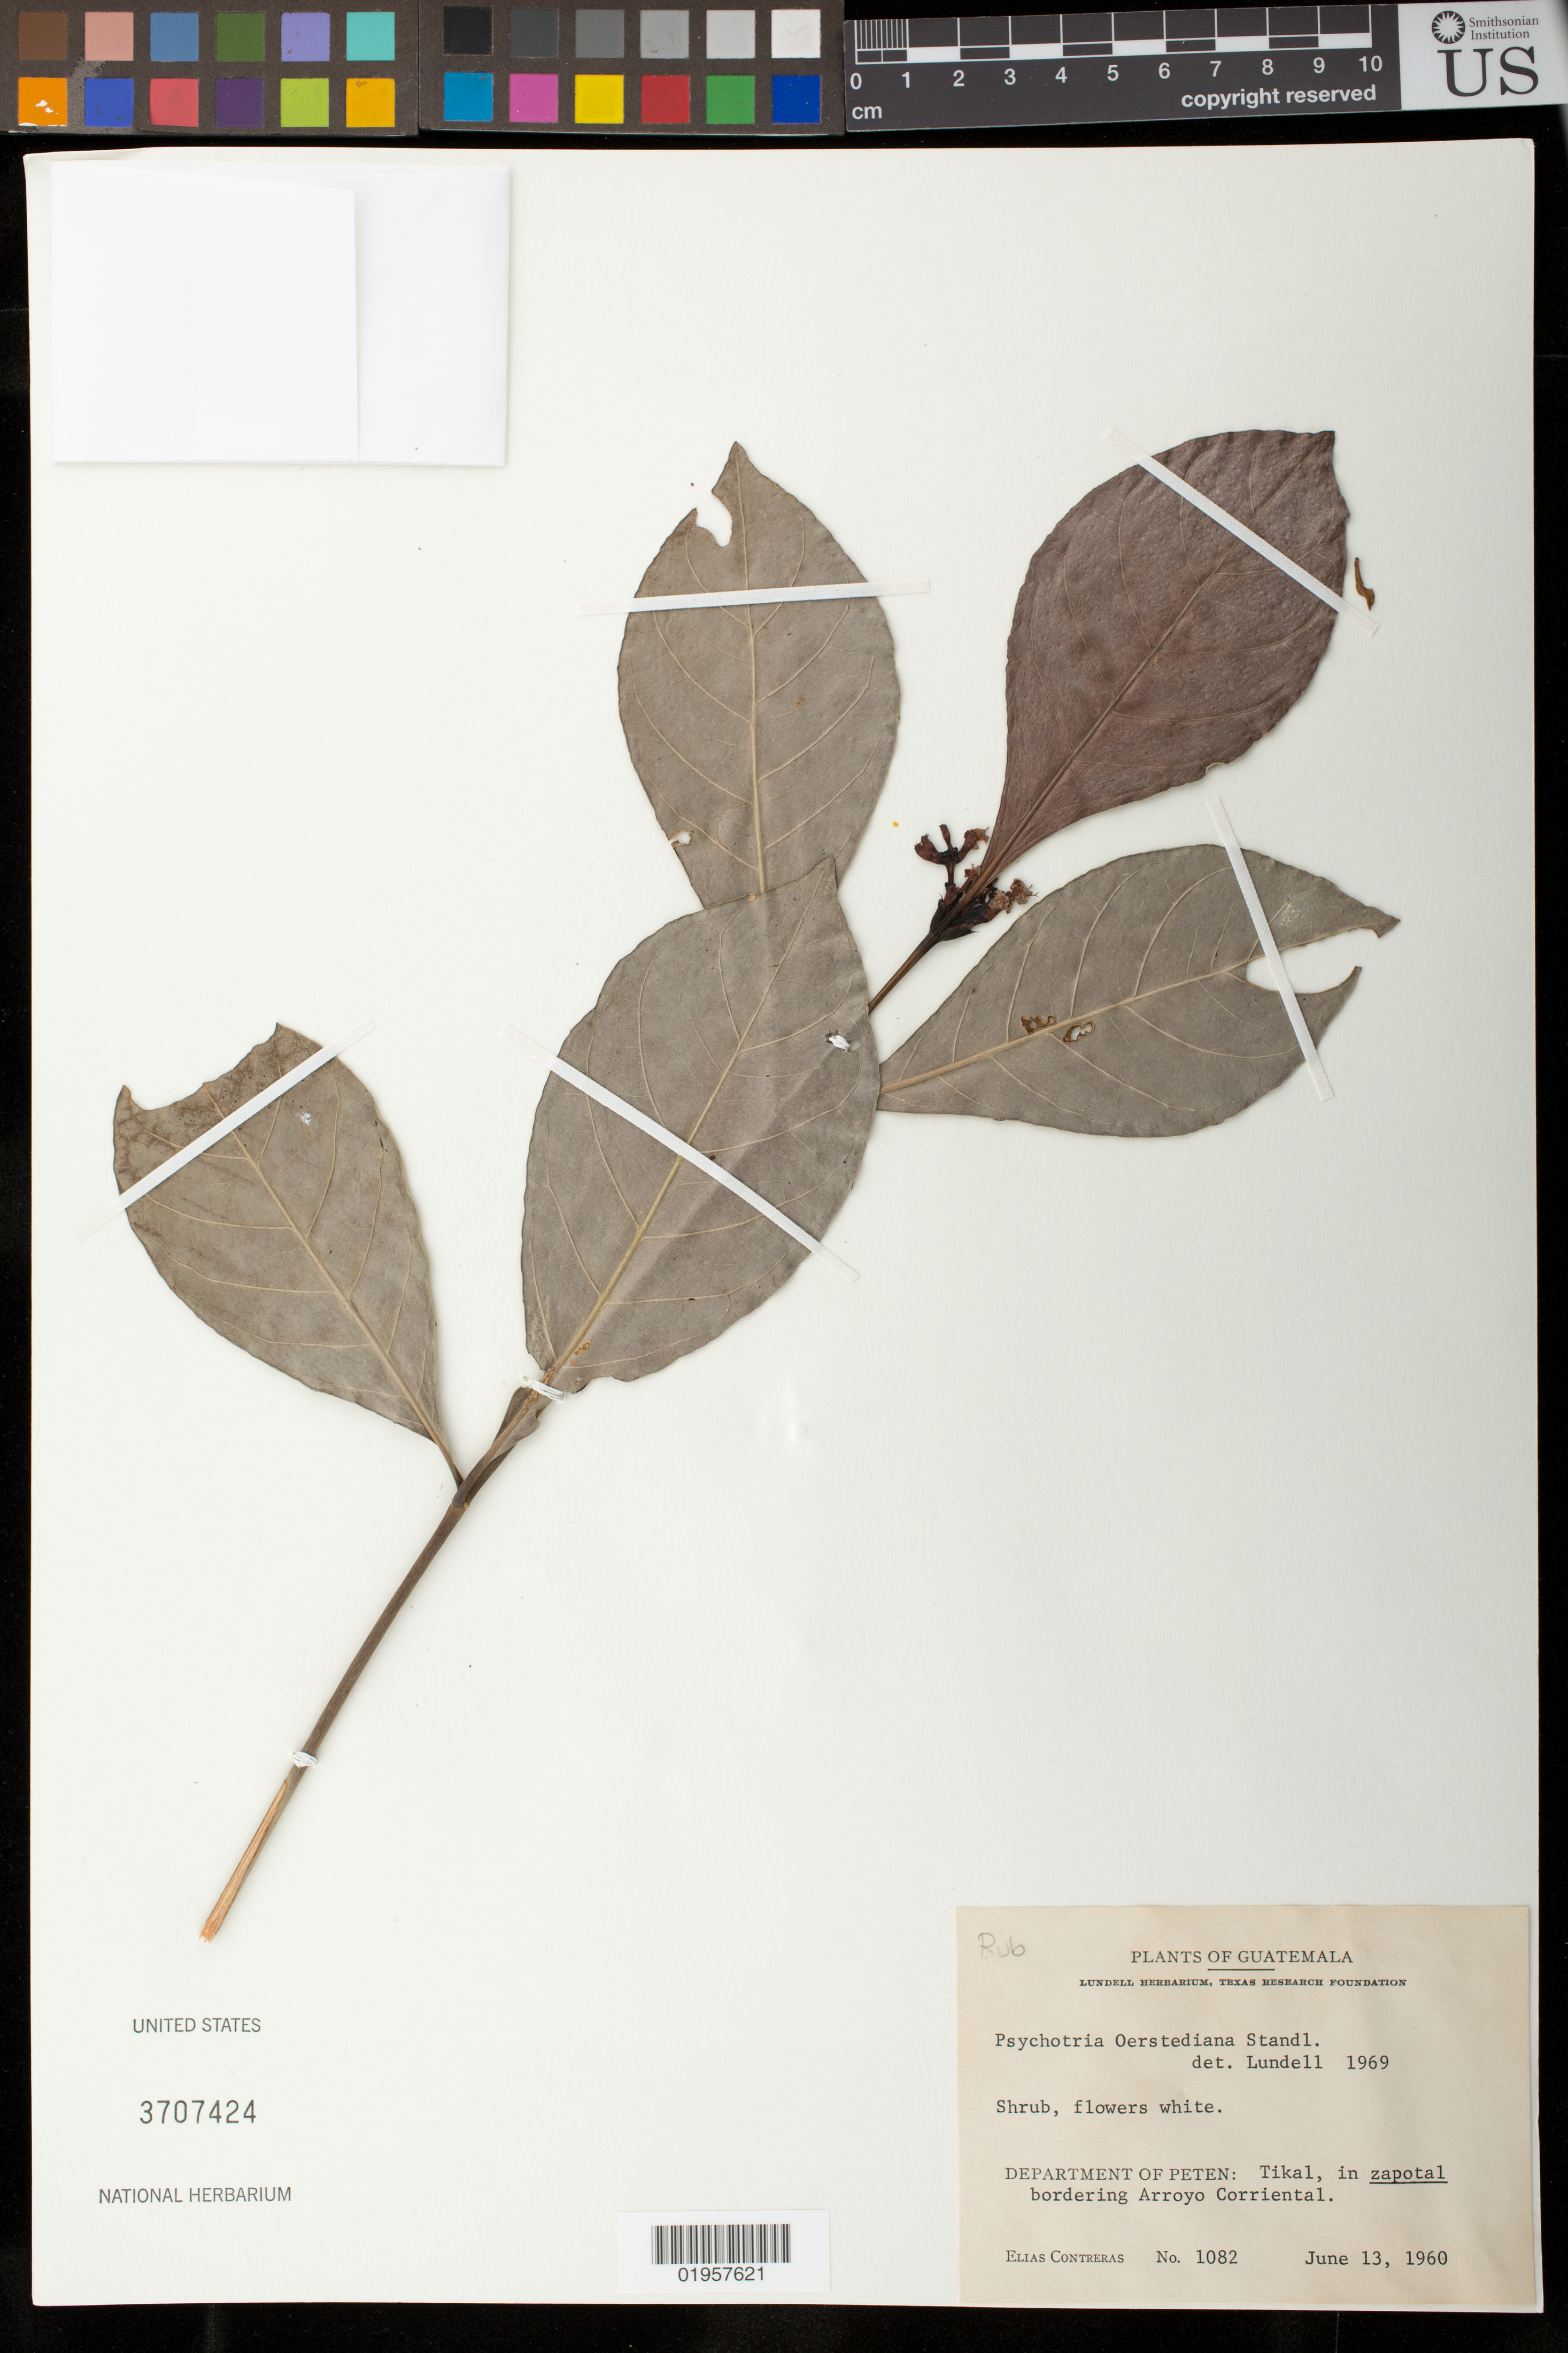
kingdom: Plantae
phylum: Tracheophyta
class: Magnoliopsida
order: Gentianales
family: Rubiaceae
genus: Psychotria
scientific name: Psychotria oerstediana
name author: Standl.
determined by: Lundell, C. L.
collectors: E. Contreras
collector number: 1082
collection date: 1960-06-13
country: Guatemala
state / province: El Petén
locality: Tikal, bordering Arroyo Corriental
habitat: In zapotal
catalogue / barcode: US 3707424